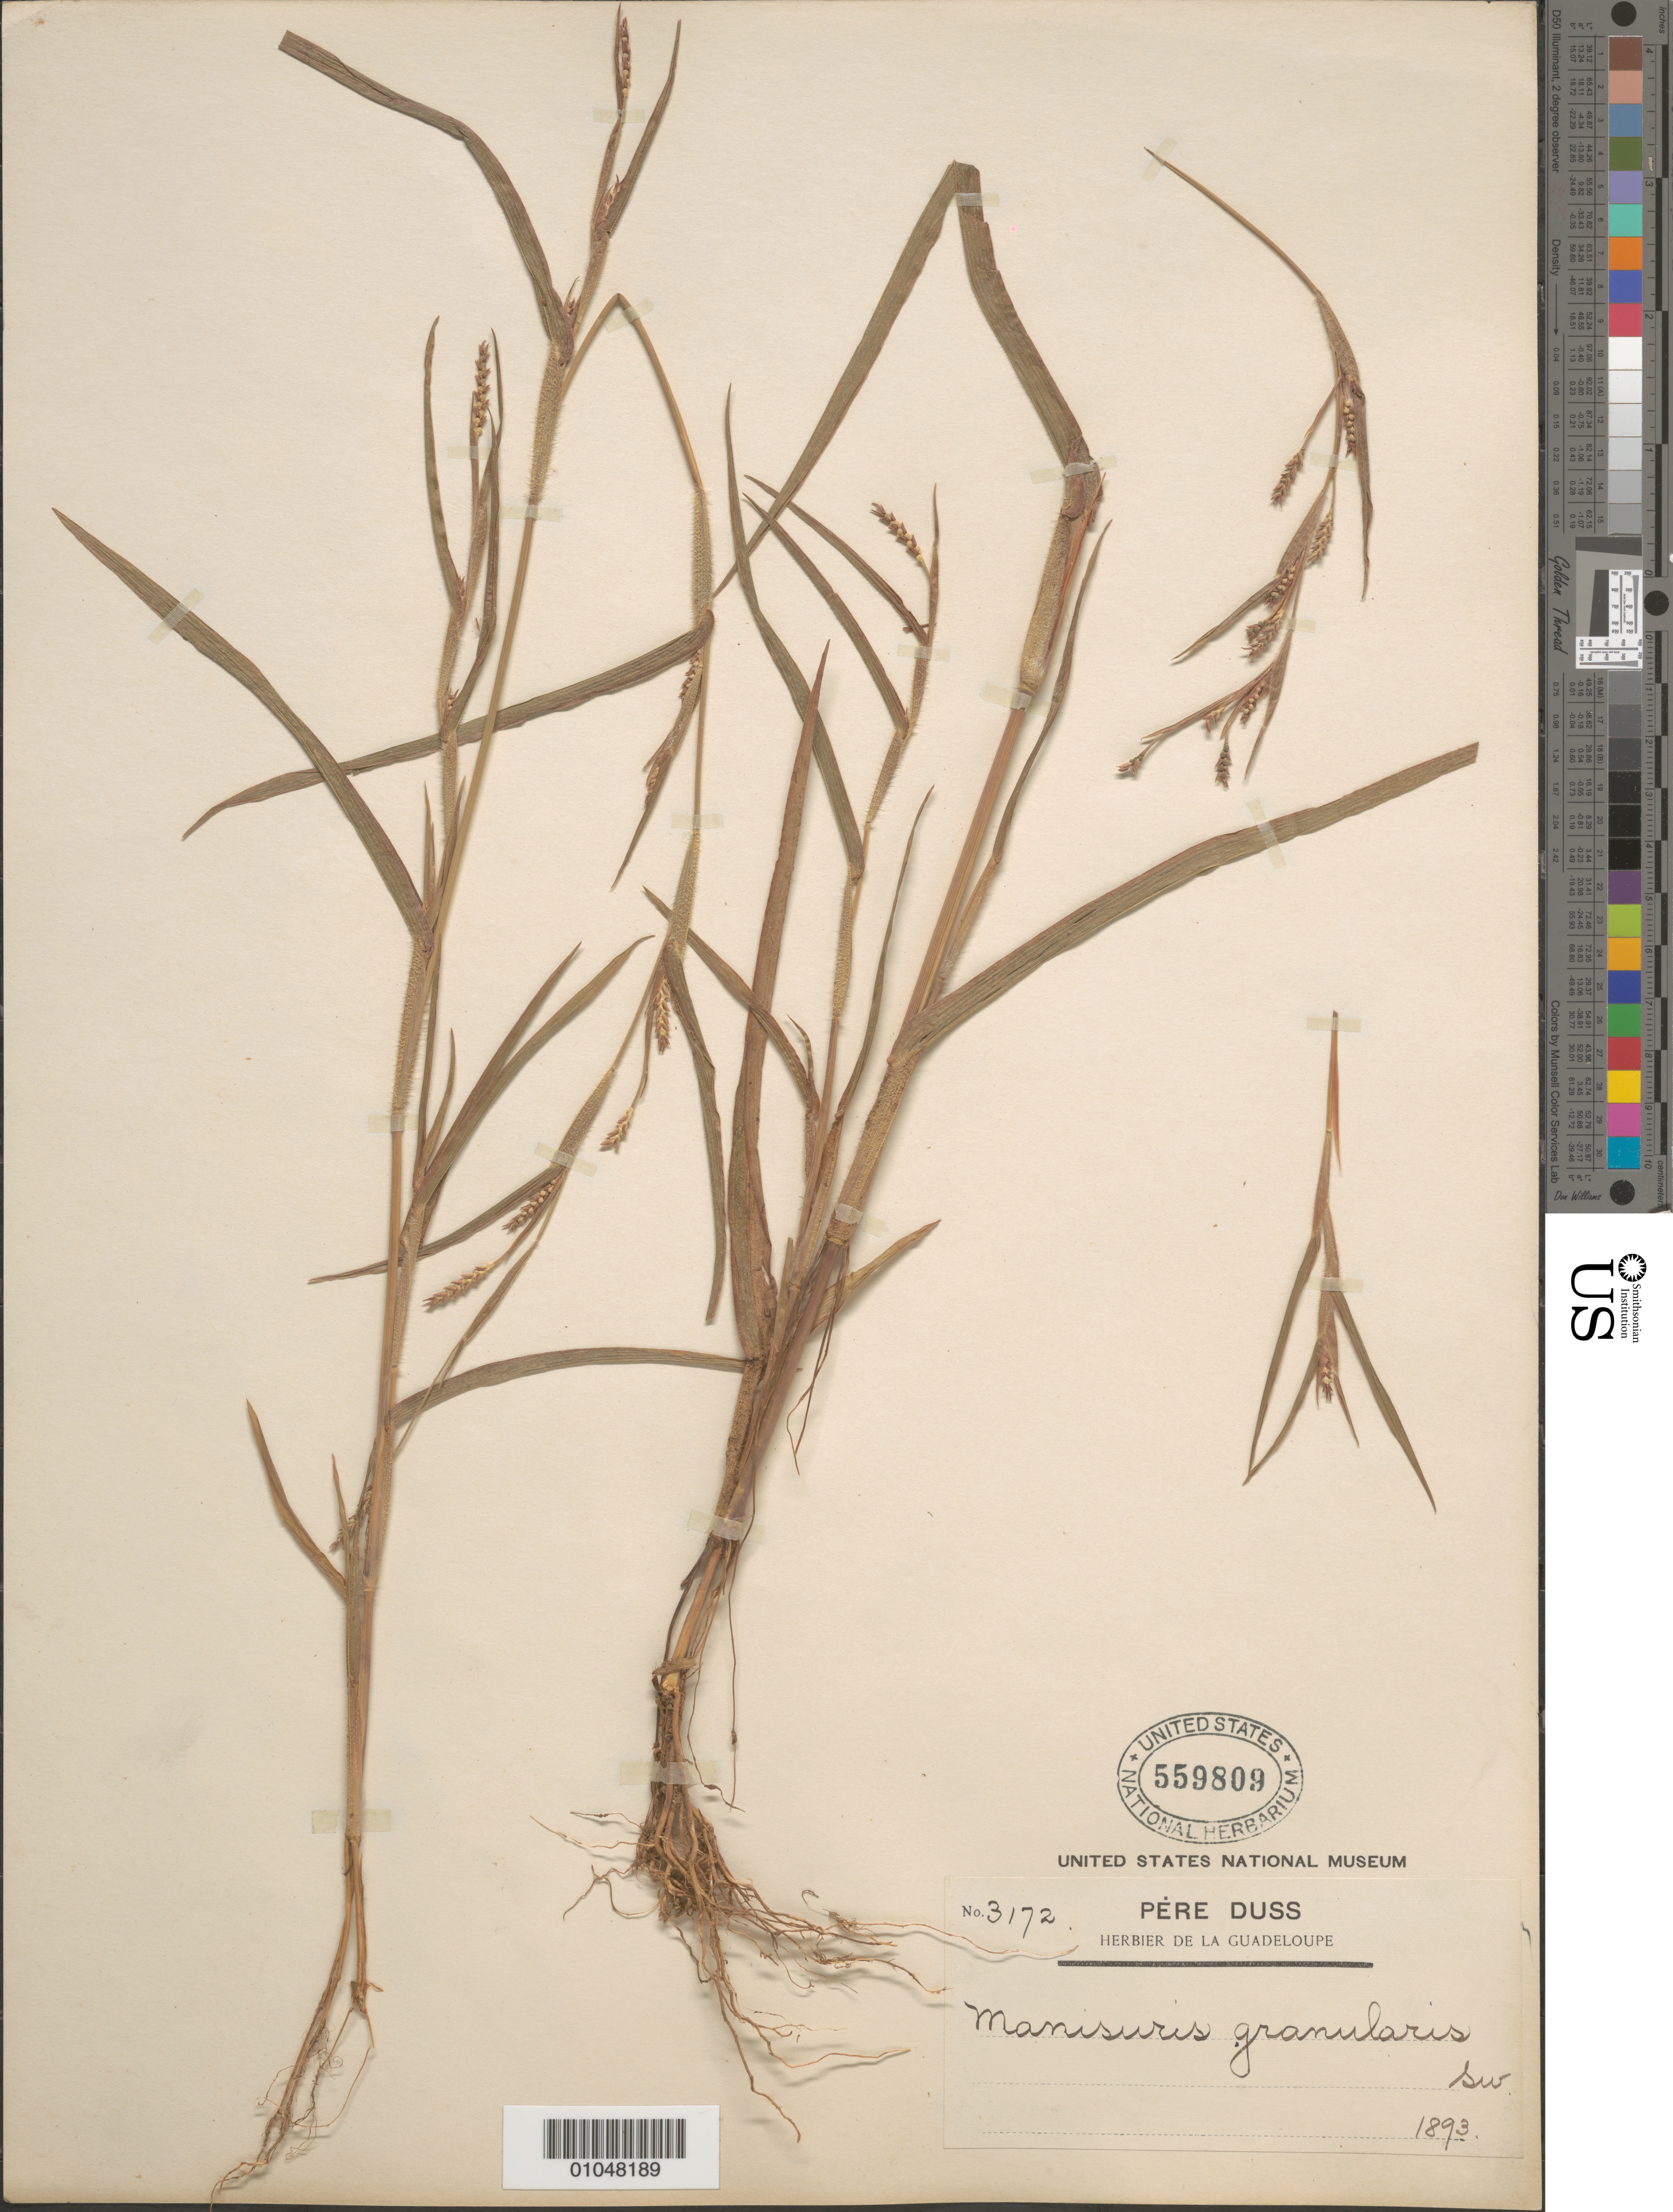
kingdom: Plantae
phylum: Tracheophyta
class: Liliopsida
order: Poales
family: Poaceae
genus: Hackelochloa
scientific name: Hackelochloa granularis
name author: (L.) Kuntze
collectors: Père Duss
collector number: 3172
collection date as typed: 1893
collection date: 1893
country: Guadeloupe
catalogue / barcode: US 559809